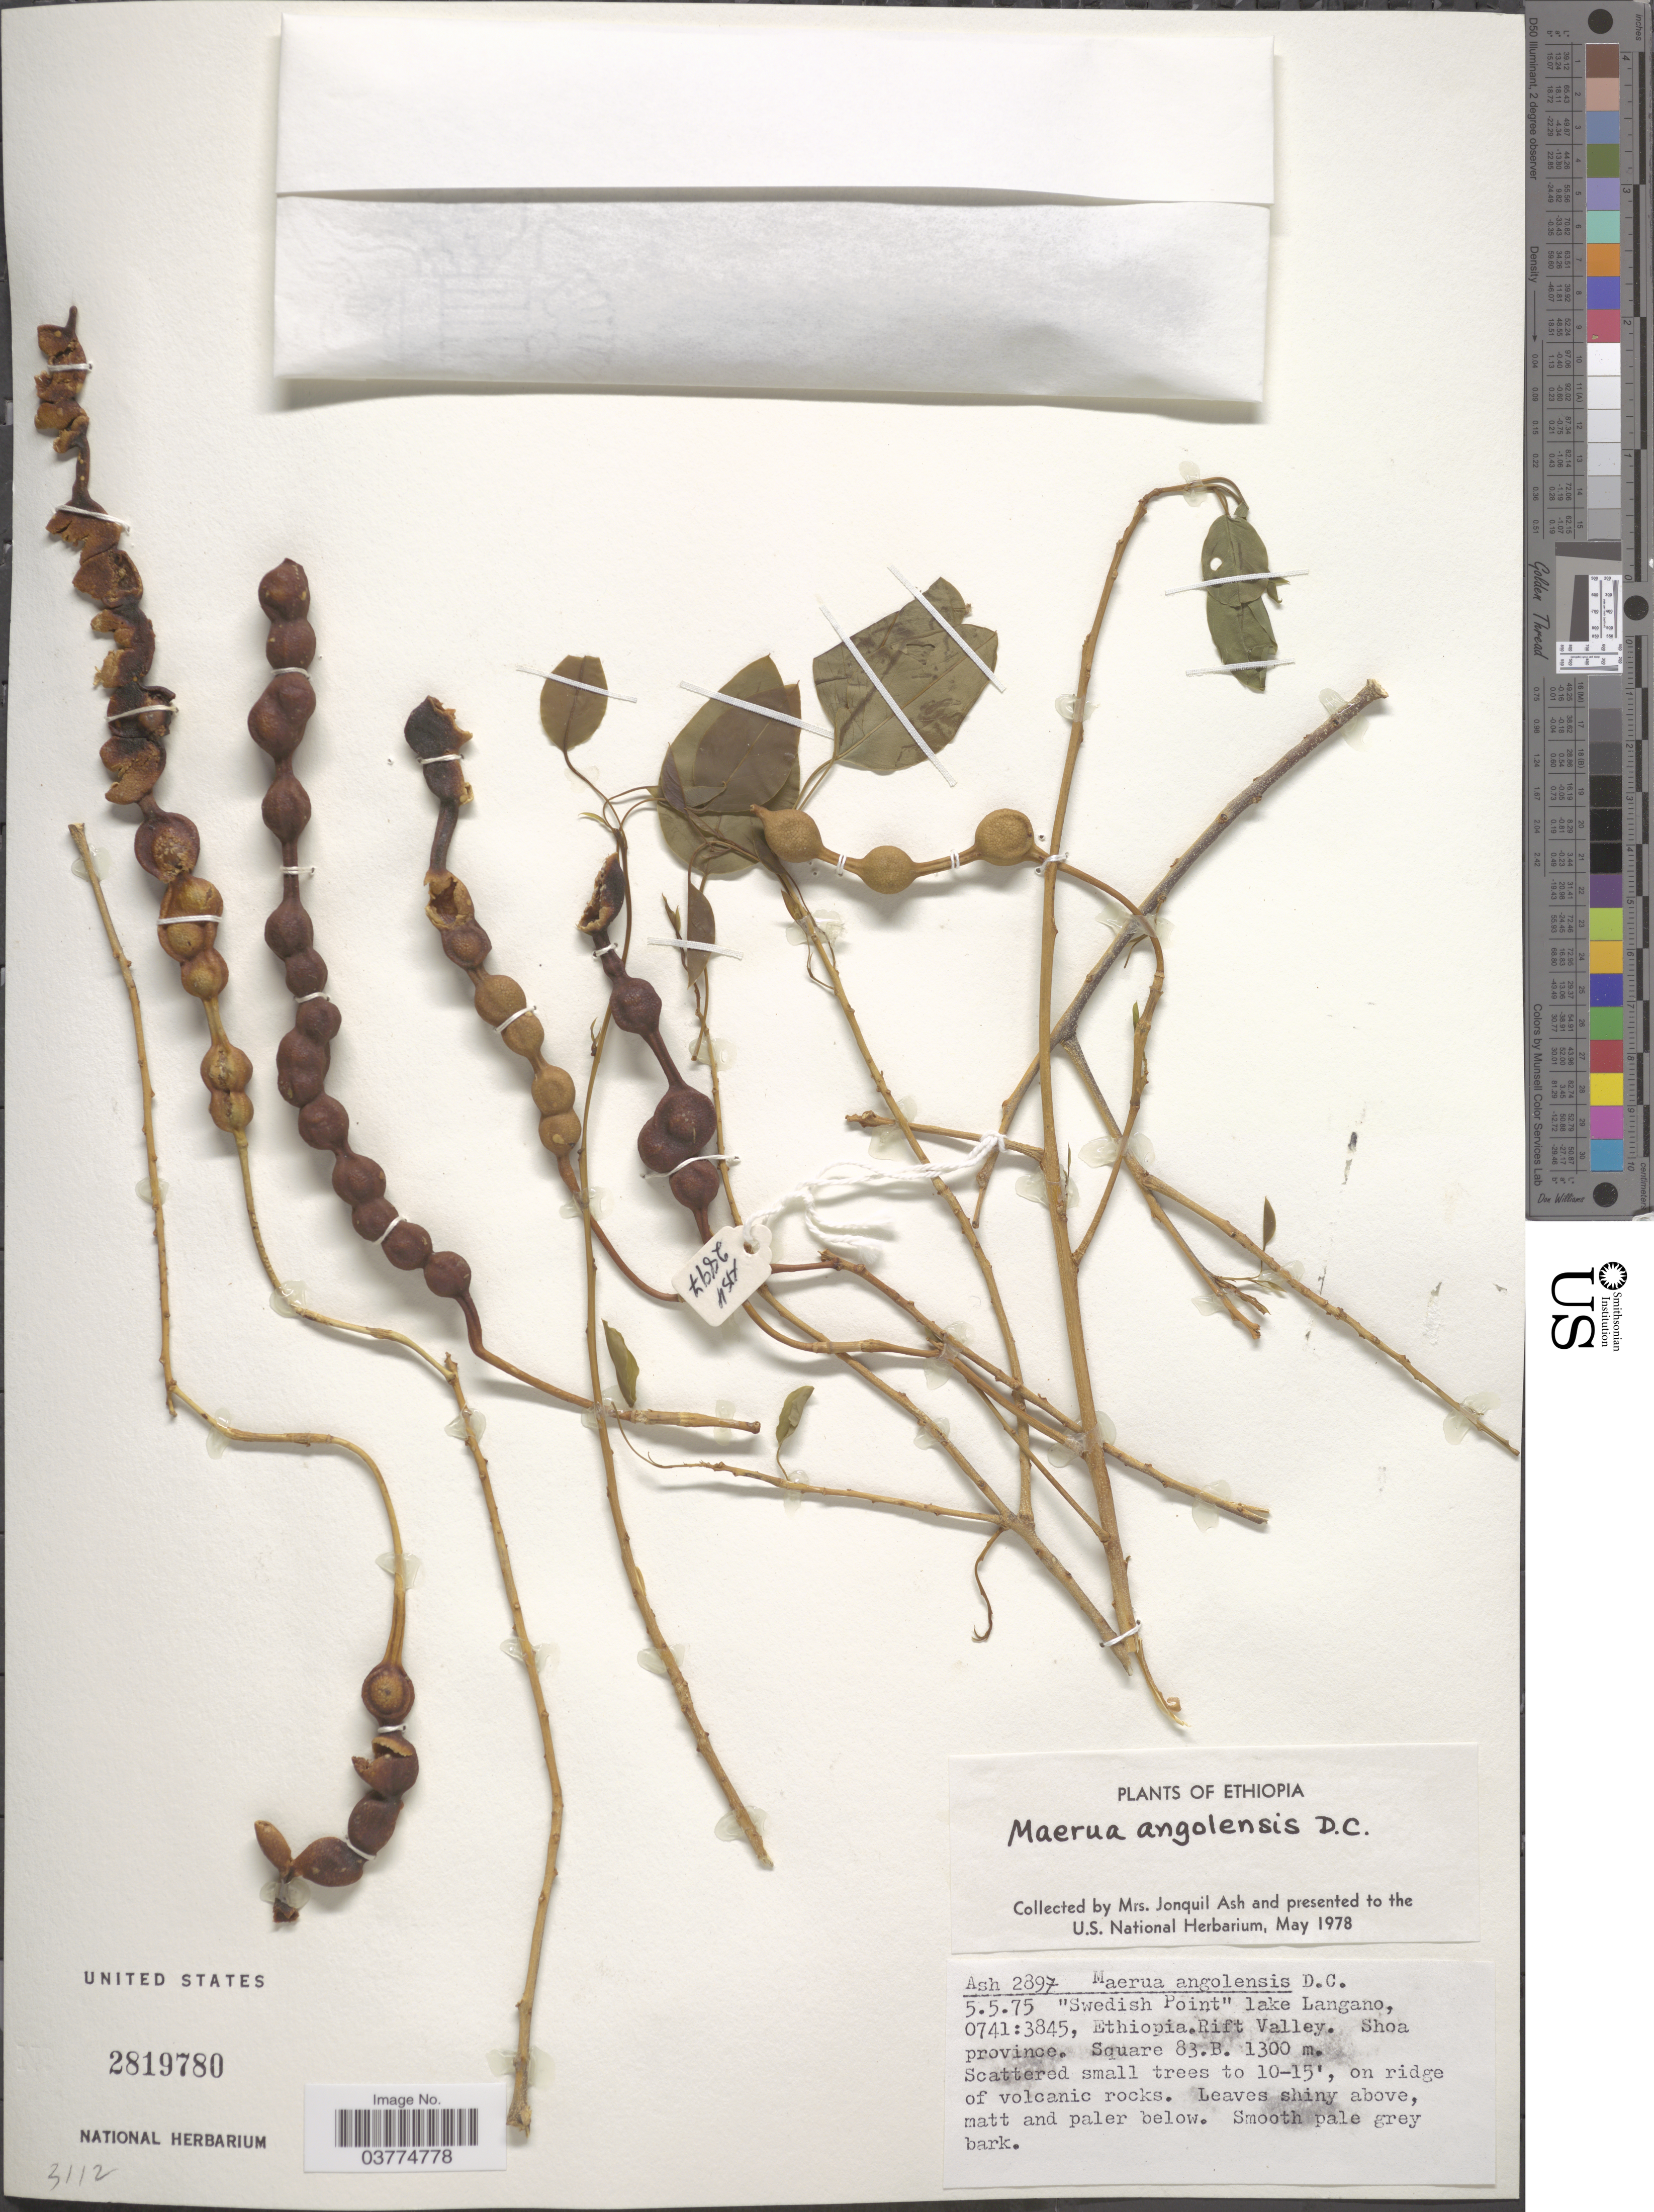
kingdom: Plantae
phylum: Tracheophyta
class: Magnoliopsida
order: Brassicales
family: Capparaceae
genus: Maerua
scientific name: Maerua angolensis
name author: DC.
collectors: J. Ash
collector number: Ash2897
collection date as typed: Transcribed d/m/y: 5/5/75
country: Ethiopia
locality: Swedish Point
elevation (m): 1300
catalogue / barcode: US 2819780